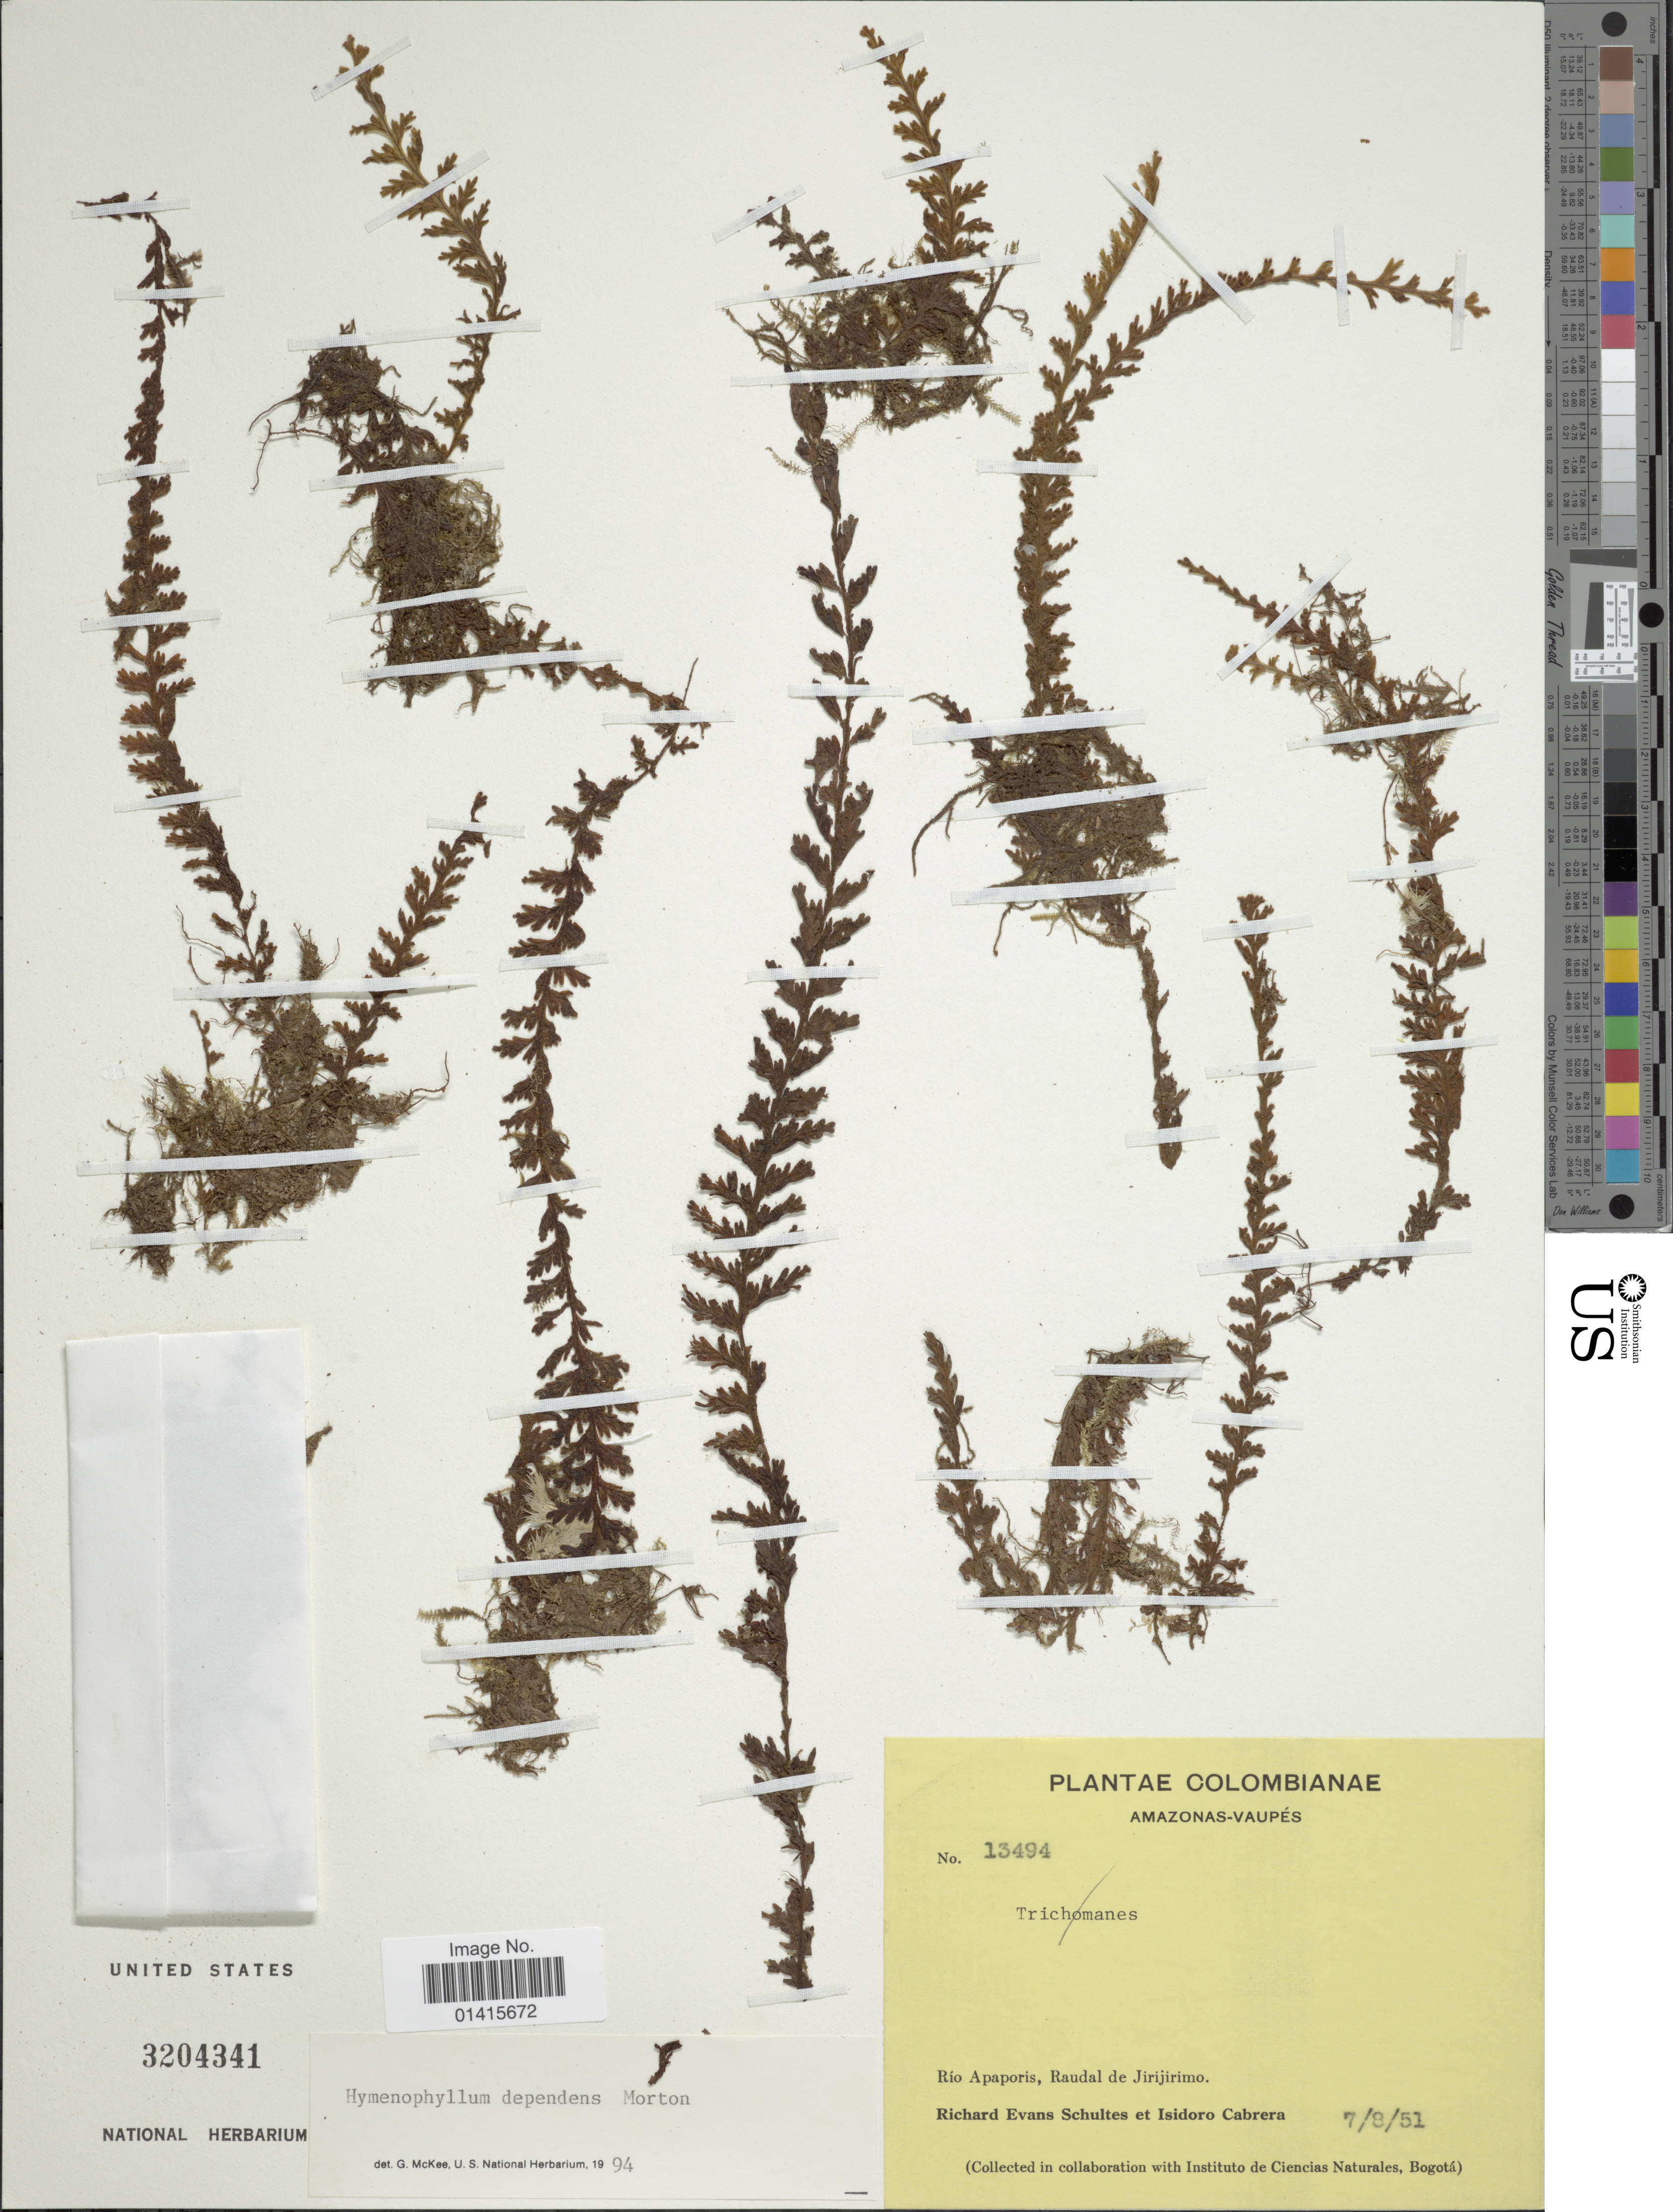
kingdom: Plantae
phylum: Tracheophyta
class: Polypodiopsida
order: Hymenophyllales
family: Hymenophyllaceae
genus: Hymenophyllum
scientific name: Hymenophyllum dependens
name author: C.V. Morton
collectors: R. E. Schultes, I. Cabrera & I. Cabrera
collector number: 13494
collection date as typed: Transcribed d/m/y: 7/8/51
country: Colombia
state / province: Vaupés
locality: Amazonas-Vaupés, Rio Apaporis, Raudal de Jirijirimo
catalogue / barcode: US 3204341